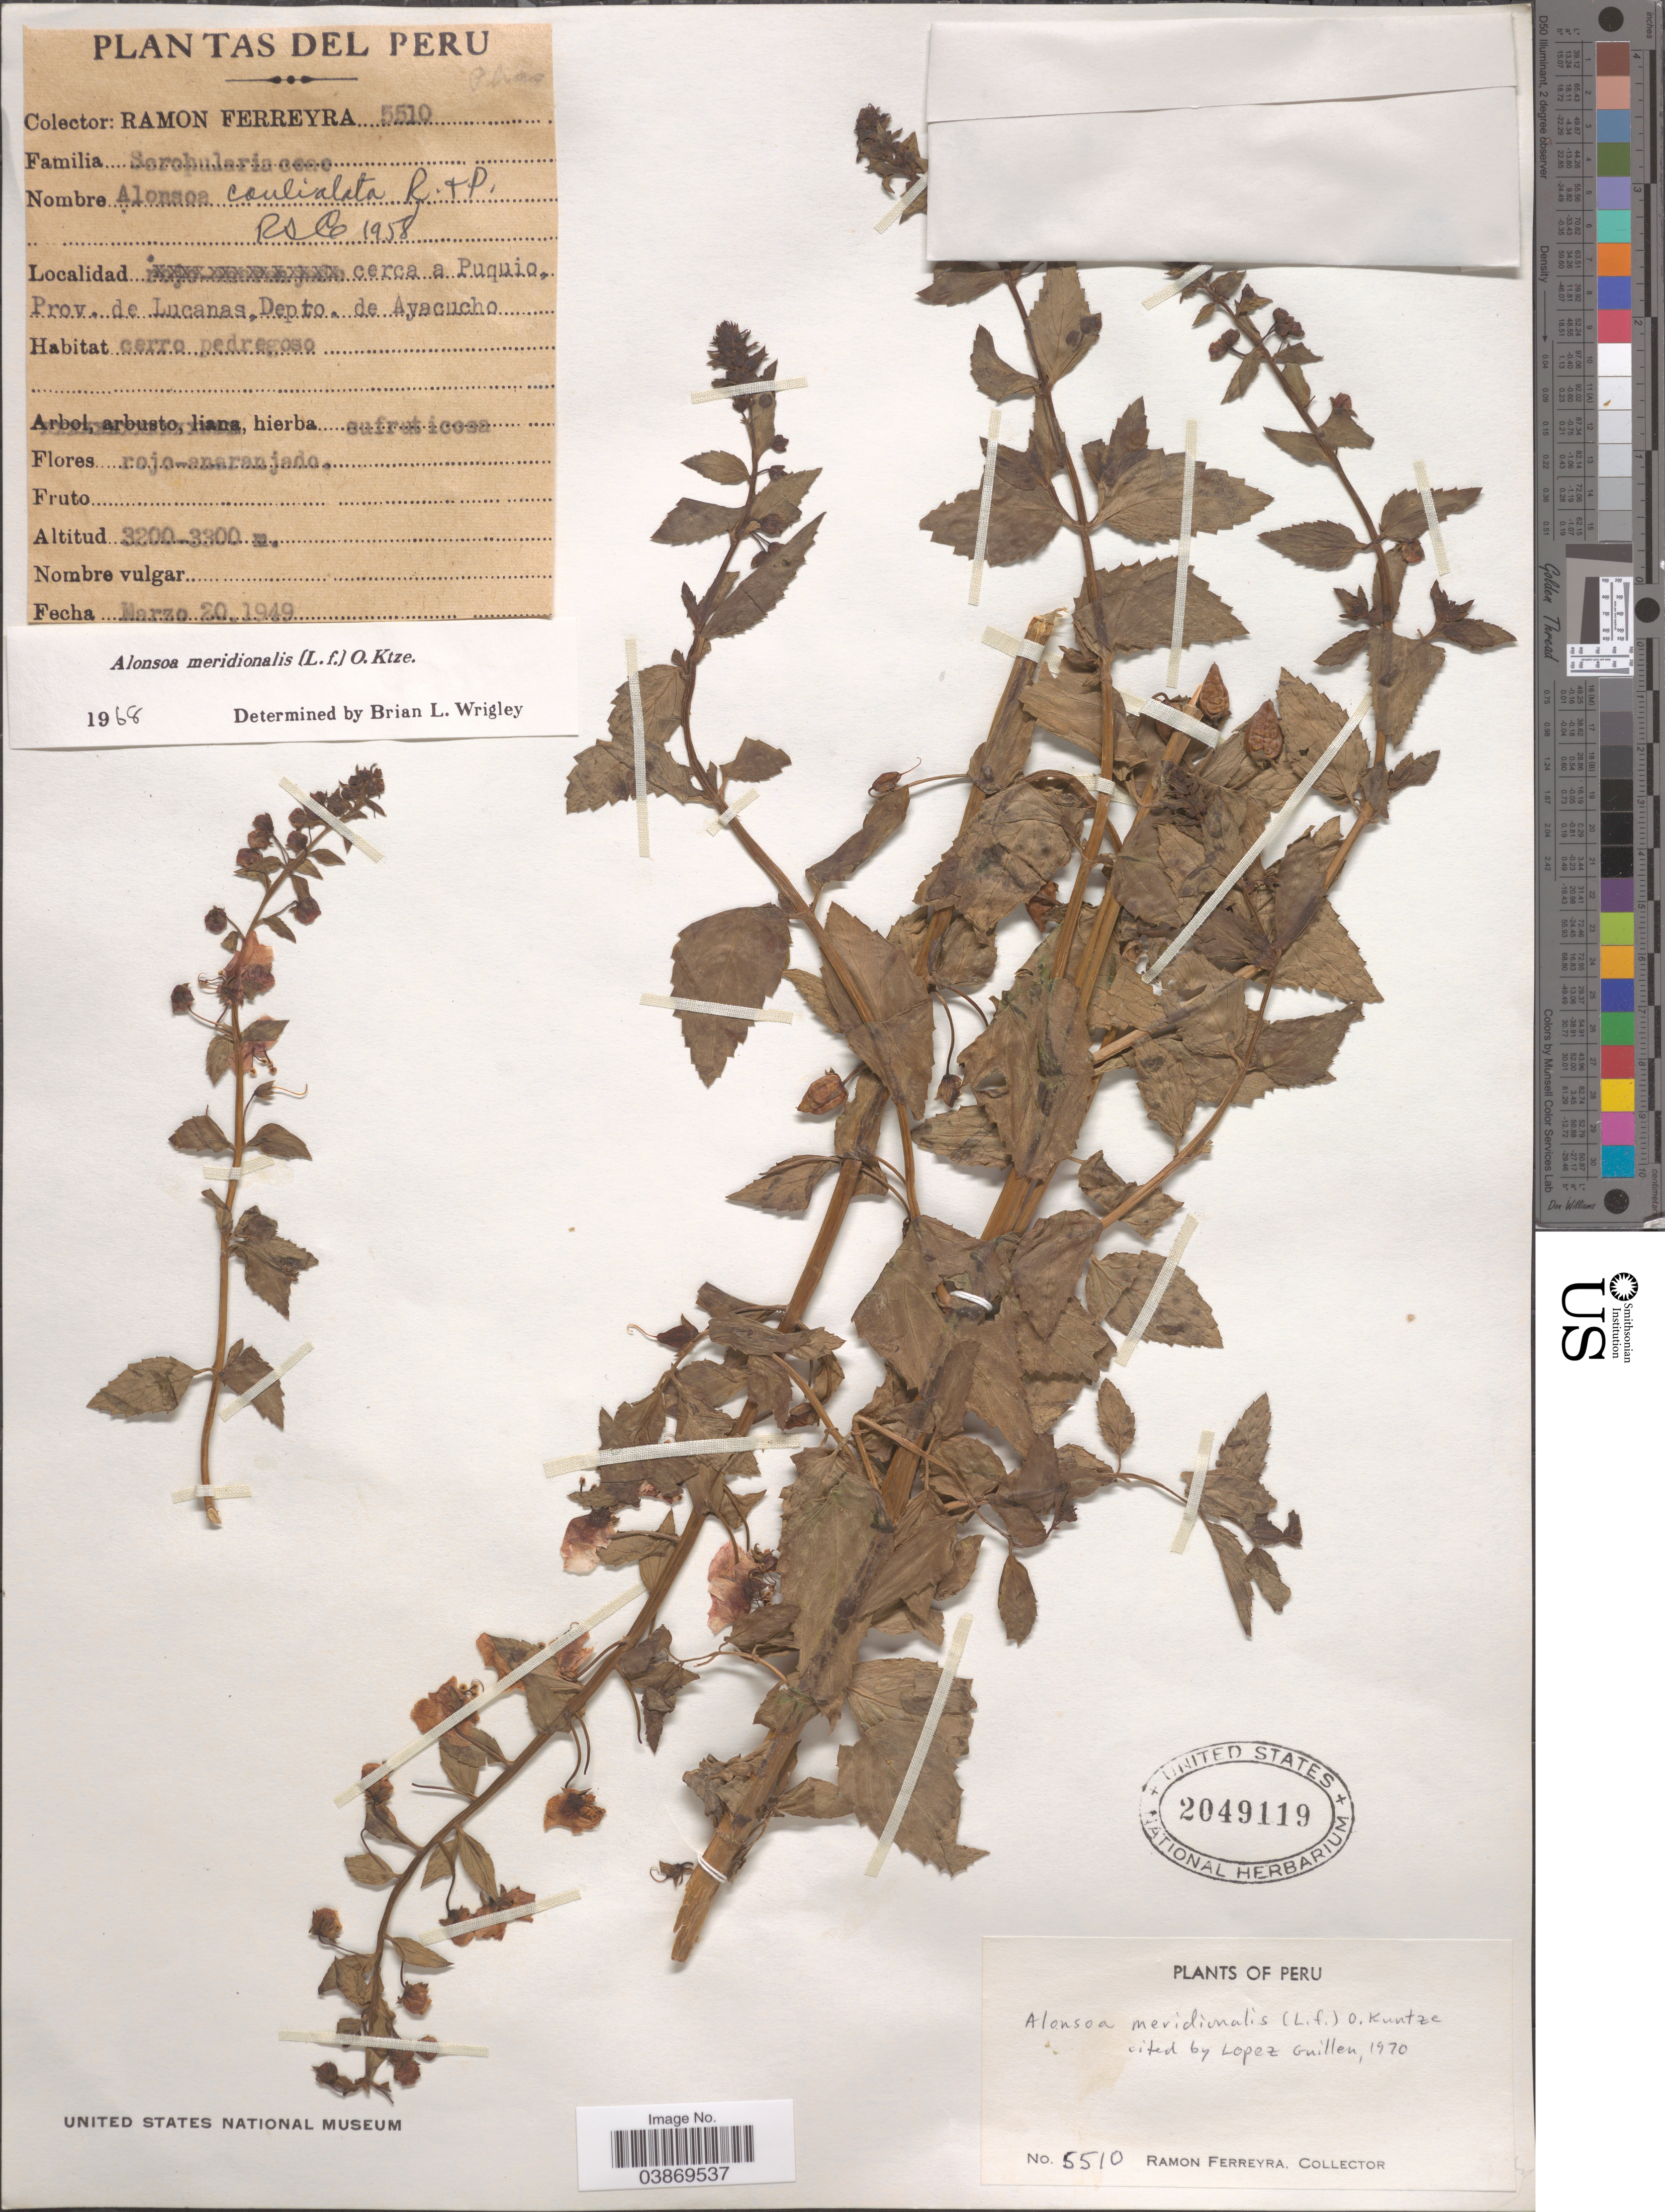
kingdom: Plantae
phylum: Tracheophyta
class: Magnoliopsida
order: Lamiales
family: Scrophulariaceae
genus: Alonsoa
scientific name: Alonsoa meridionalis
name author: (L. f.) Kuntze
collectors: R. A. Ferreyra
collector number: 5510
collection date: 1949-03-20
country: Peru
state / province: Ayacucho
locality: Cerca a Puquio, Prov. de Lucanas. Depto. de Ayacucho.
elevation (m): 3200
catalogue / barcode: US 2049119